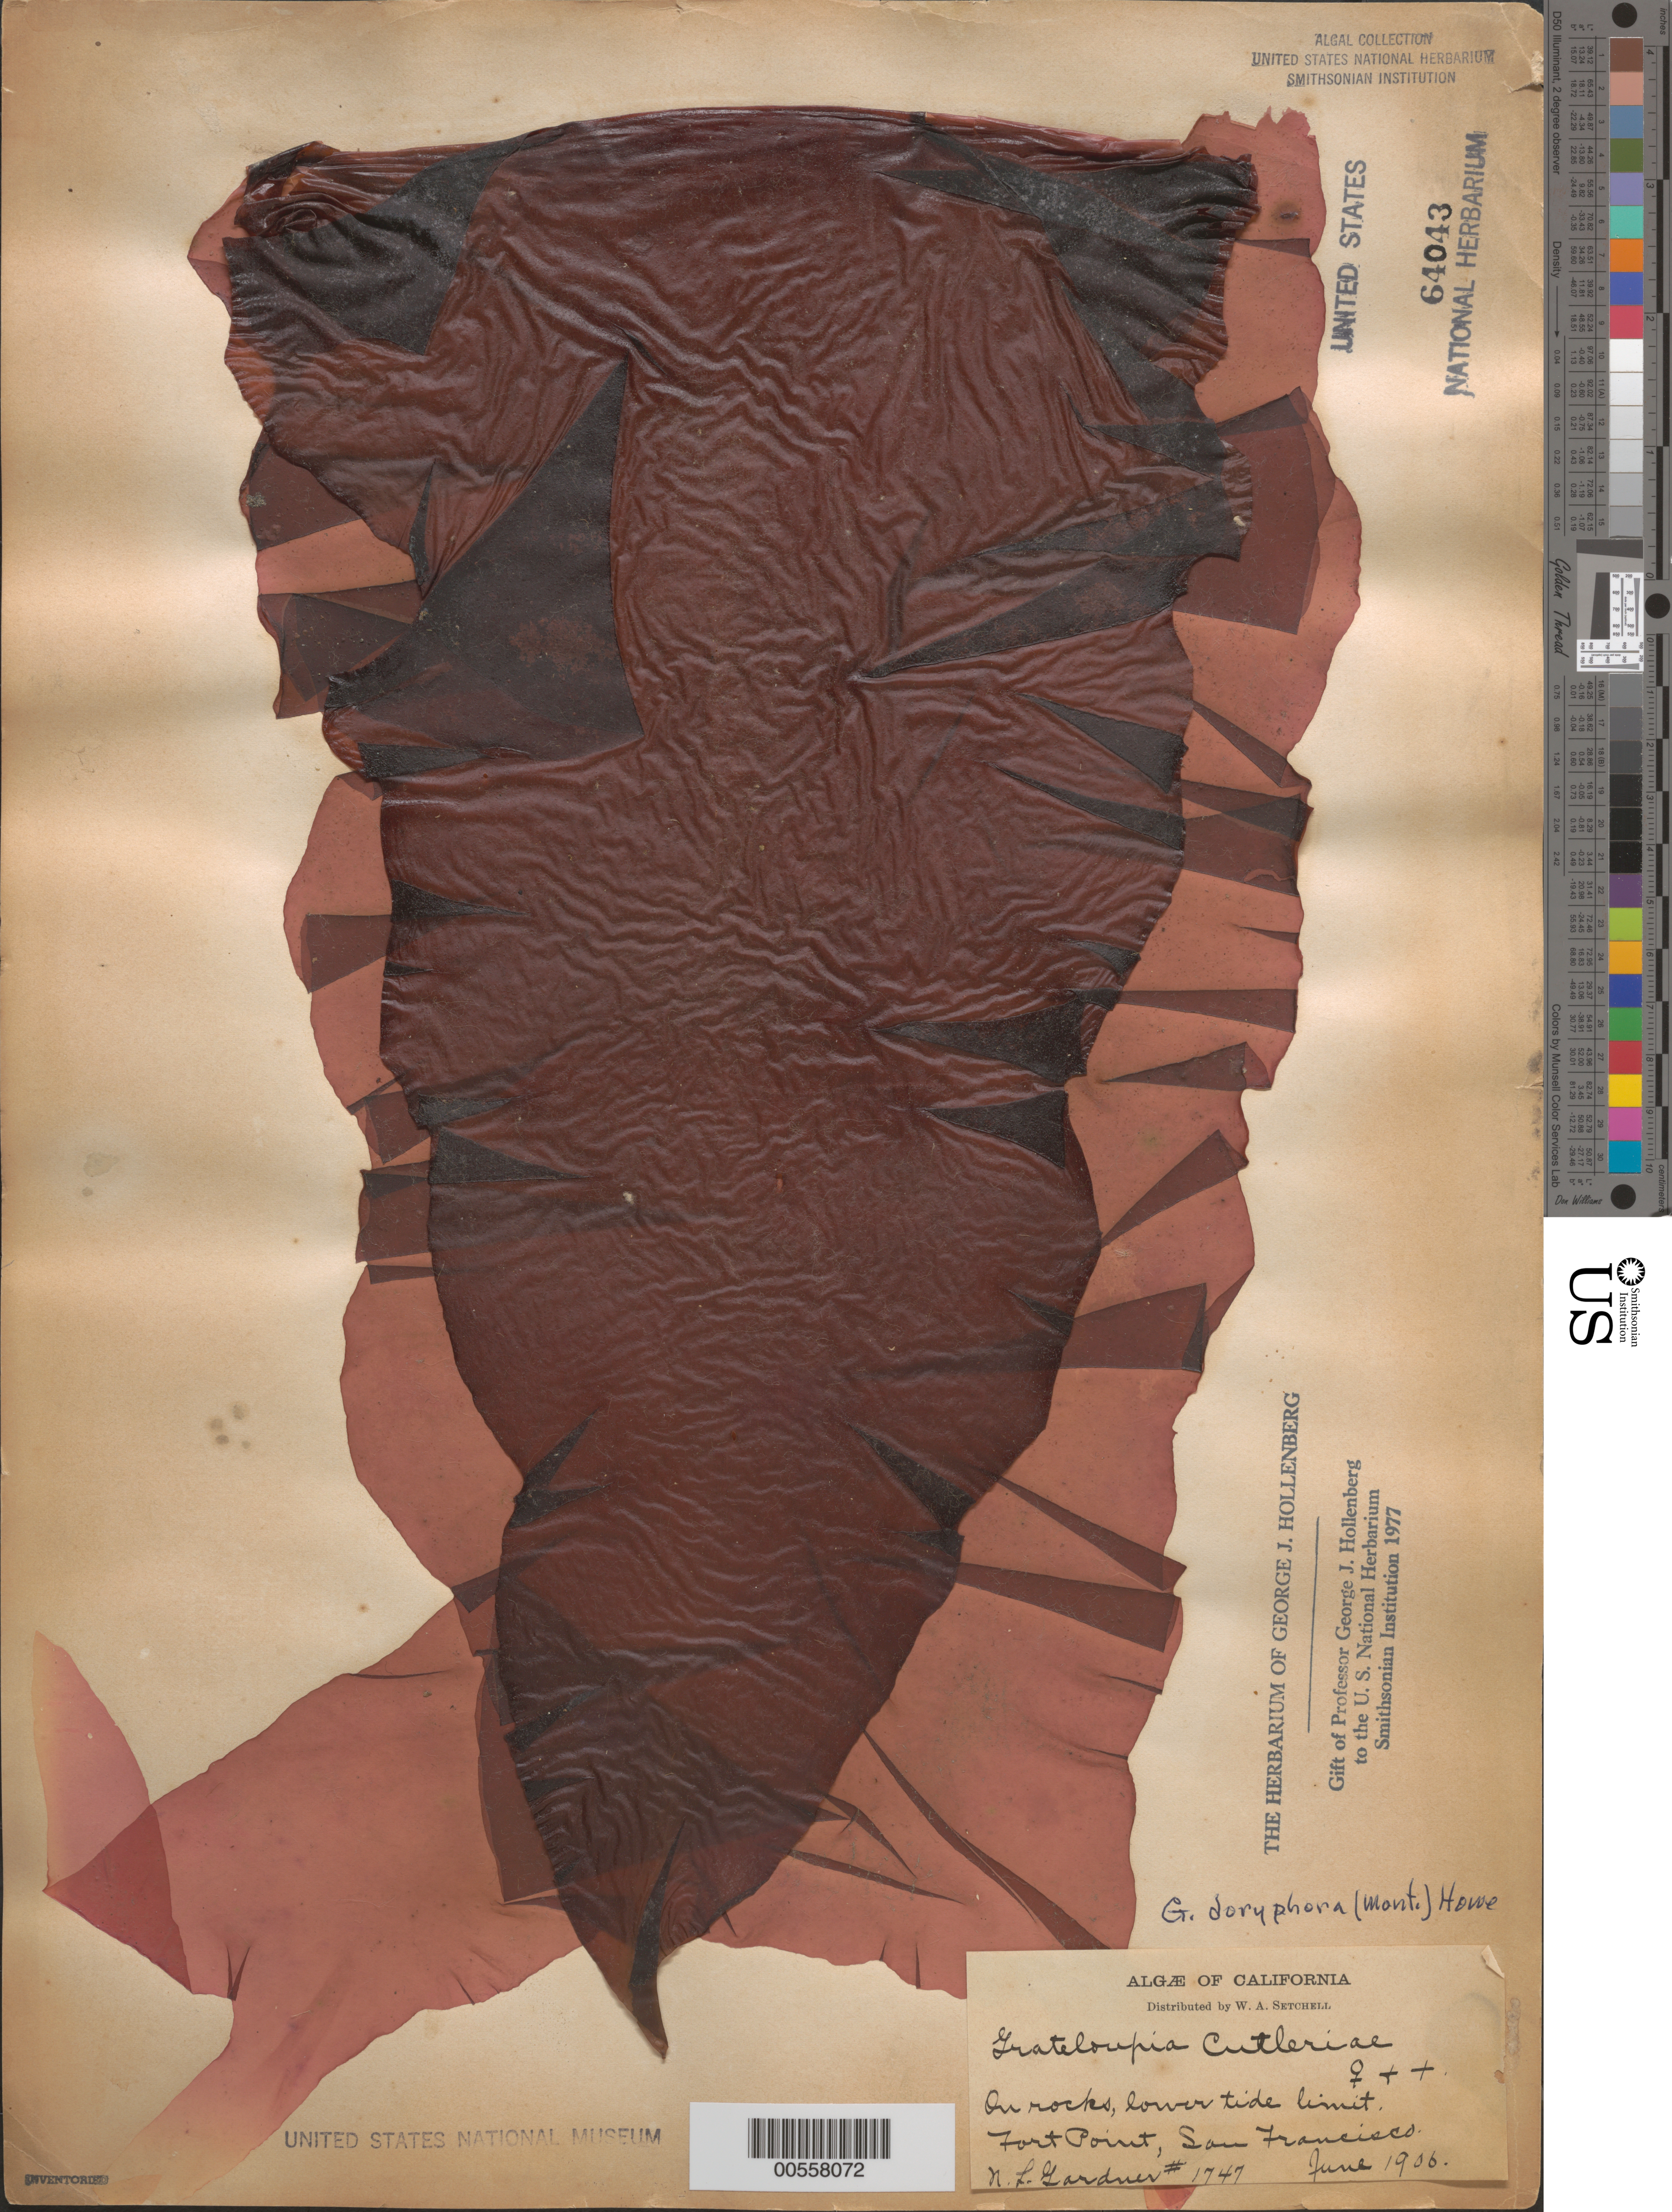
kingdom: Plantae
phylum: Rhodophyta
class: Florideophyceae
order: Halymeniales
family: Halymeniaceae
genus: Grateloupia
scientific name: Grateloupia doryphora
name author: (Mont.) Howe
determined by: Hollenberg, George J.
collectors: N. Gardner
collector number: NLG 1747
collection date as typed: Jun 1906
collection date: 1906-06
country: United States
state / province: California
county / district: San Francisco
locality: San Francisco, Fort Point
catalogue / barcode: US 64043